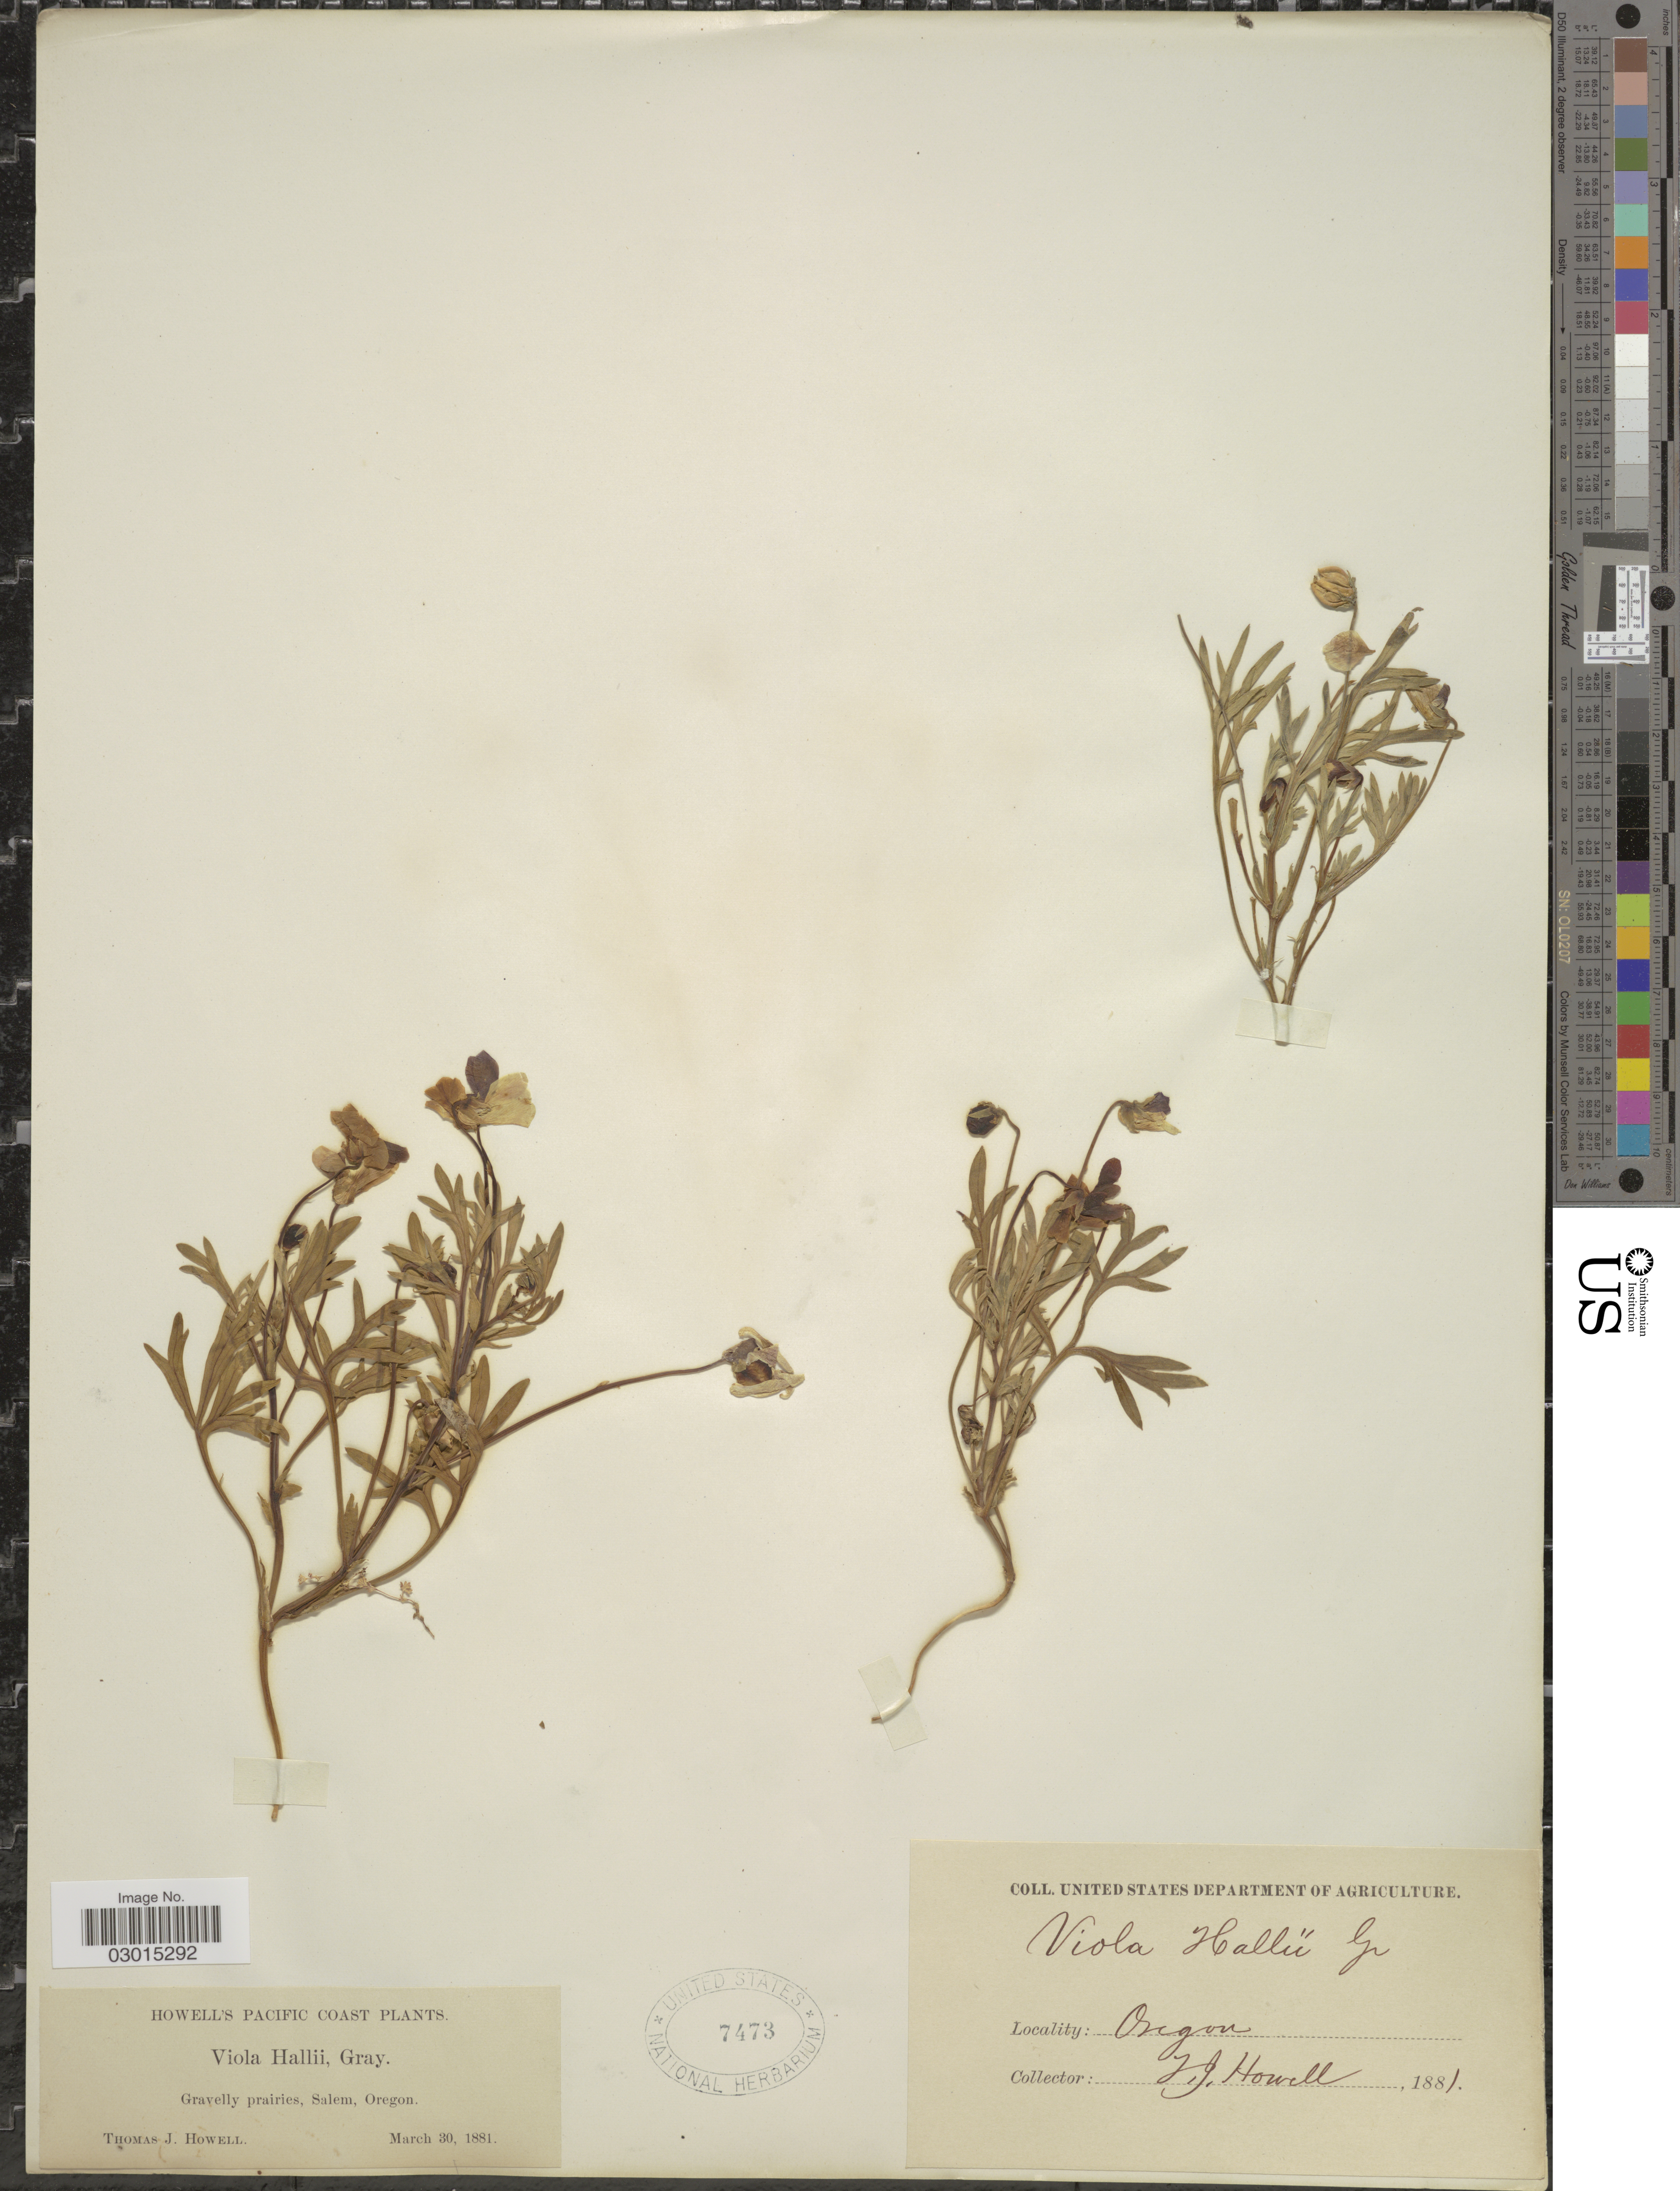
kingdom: Plantae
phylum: Tracheophyta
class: Magnoliopsida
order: Malpighiales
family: Violaceae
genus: Viola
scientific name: Viola hallii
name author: A. Gray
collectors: T. J. Howell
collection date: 1881-03-30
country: United States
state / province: Oregon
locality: Howell's Pacific Coast. Gravelly prairies, Salem.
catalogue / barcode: US 7473